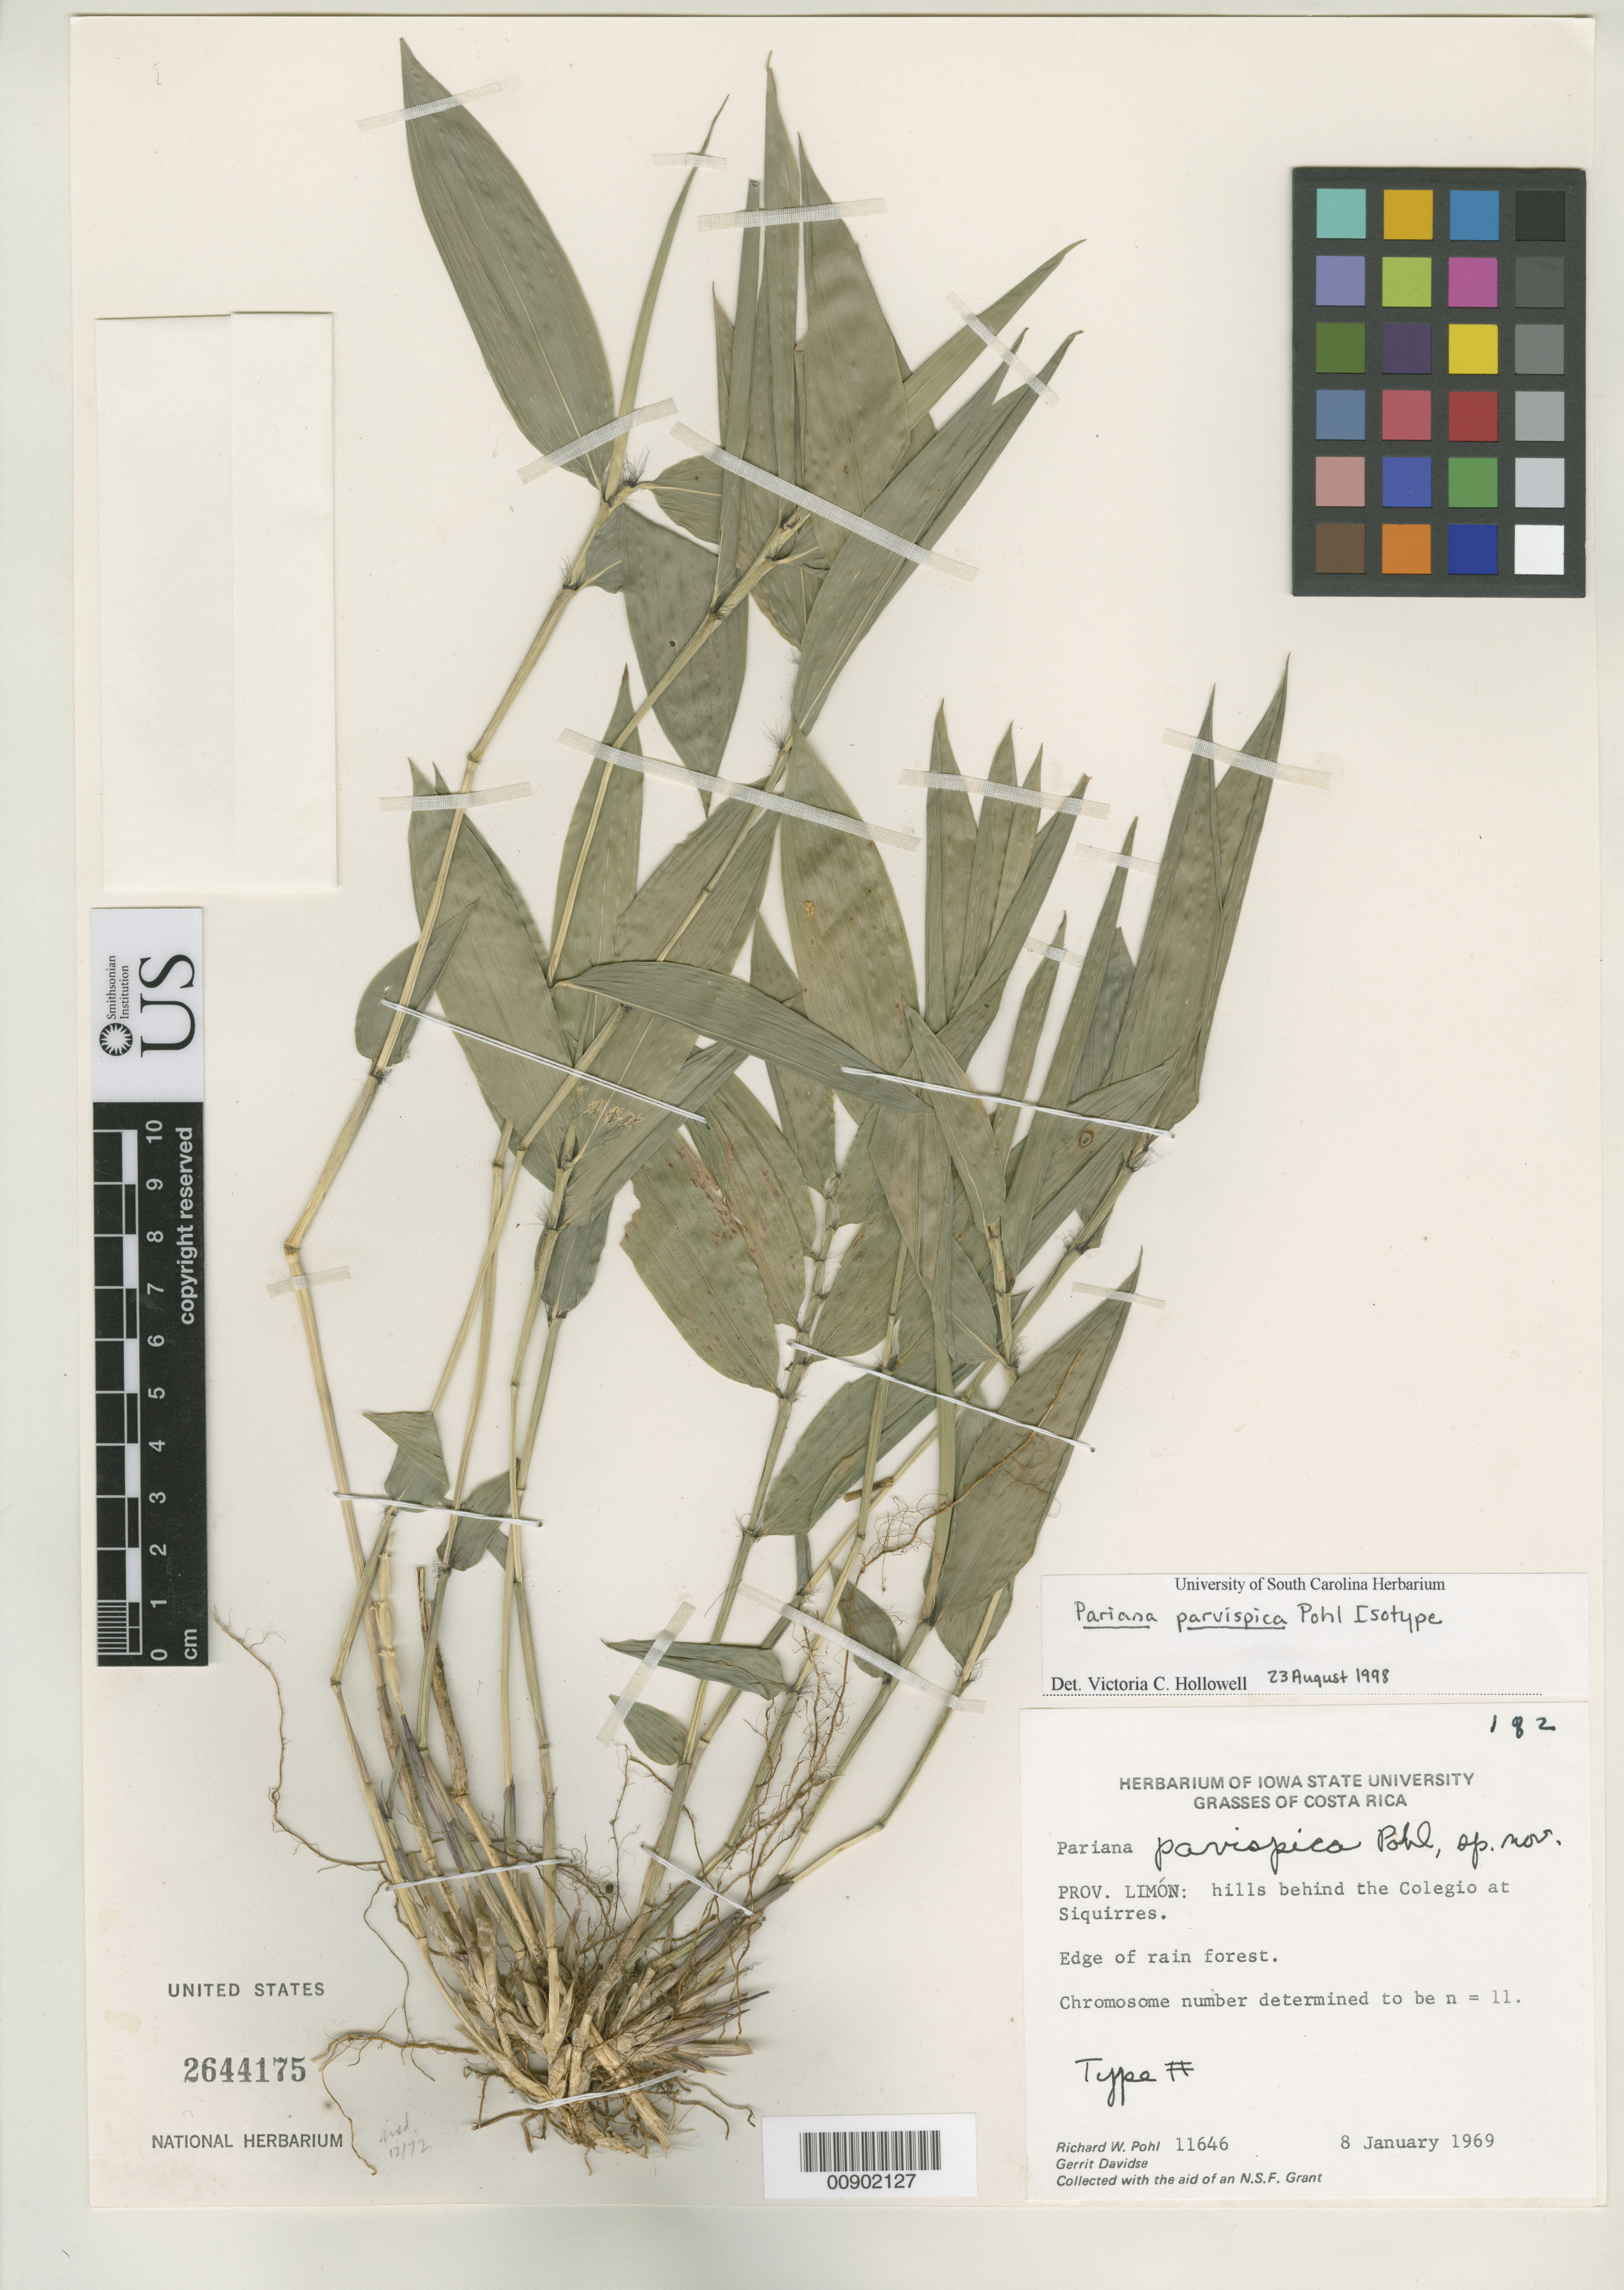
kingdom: Plantae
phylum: Tracheophyta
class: Liliopsida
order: Poales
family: Poaceae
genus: Pariana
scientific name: Pariana parvispica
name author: R.W. Pohl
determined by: Hollowell, V. C., (USCH)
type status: Isotype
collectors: R. W. Pohl & G. Davidse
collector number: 11646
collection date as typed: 08 Jan 1969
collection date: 1969-01-08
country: Costa Rica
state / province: Limón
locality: Prov. Limón: hills behind the Colegio at Siquirres.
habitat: Edge of rain forest.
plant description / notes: Annotated "1 of 2" but sheet annotated as "2 of 2" is Pohl & Davidse 1410 (paratype).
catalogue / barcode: US 2644175